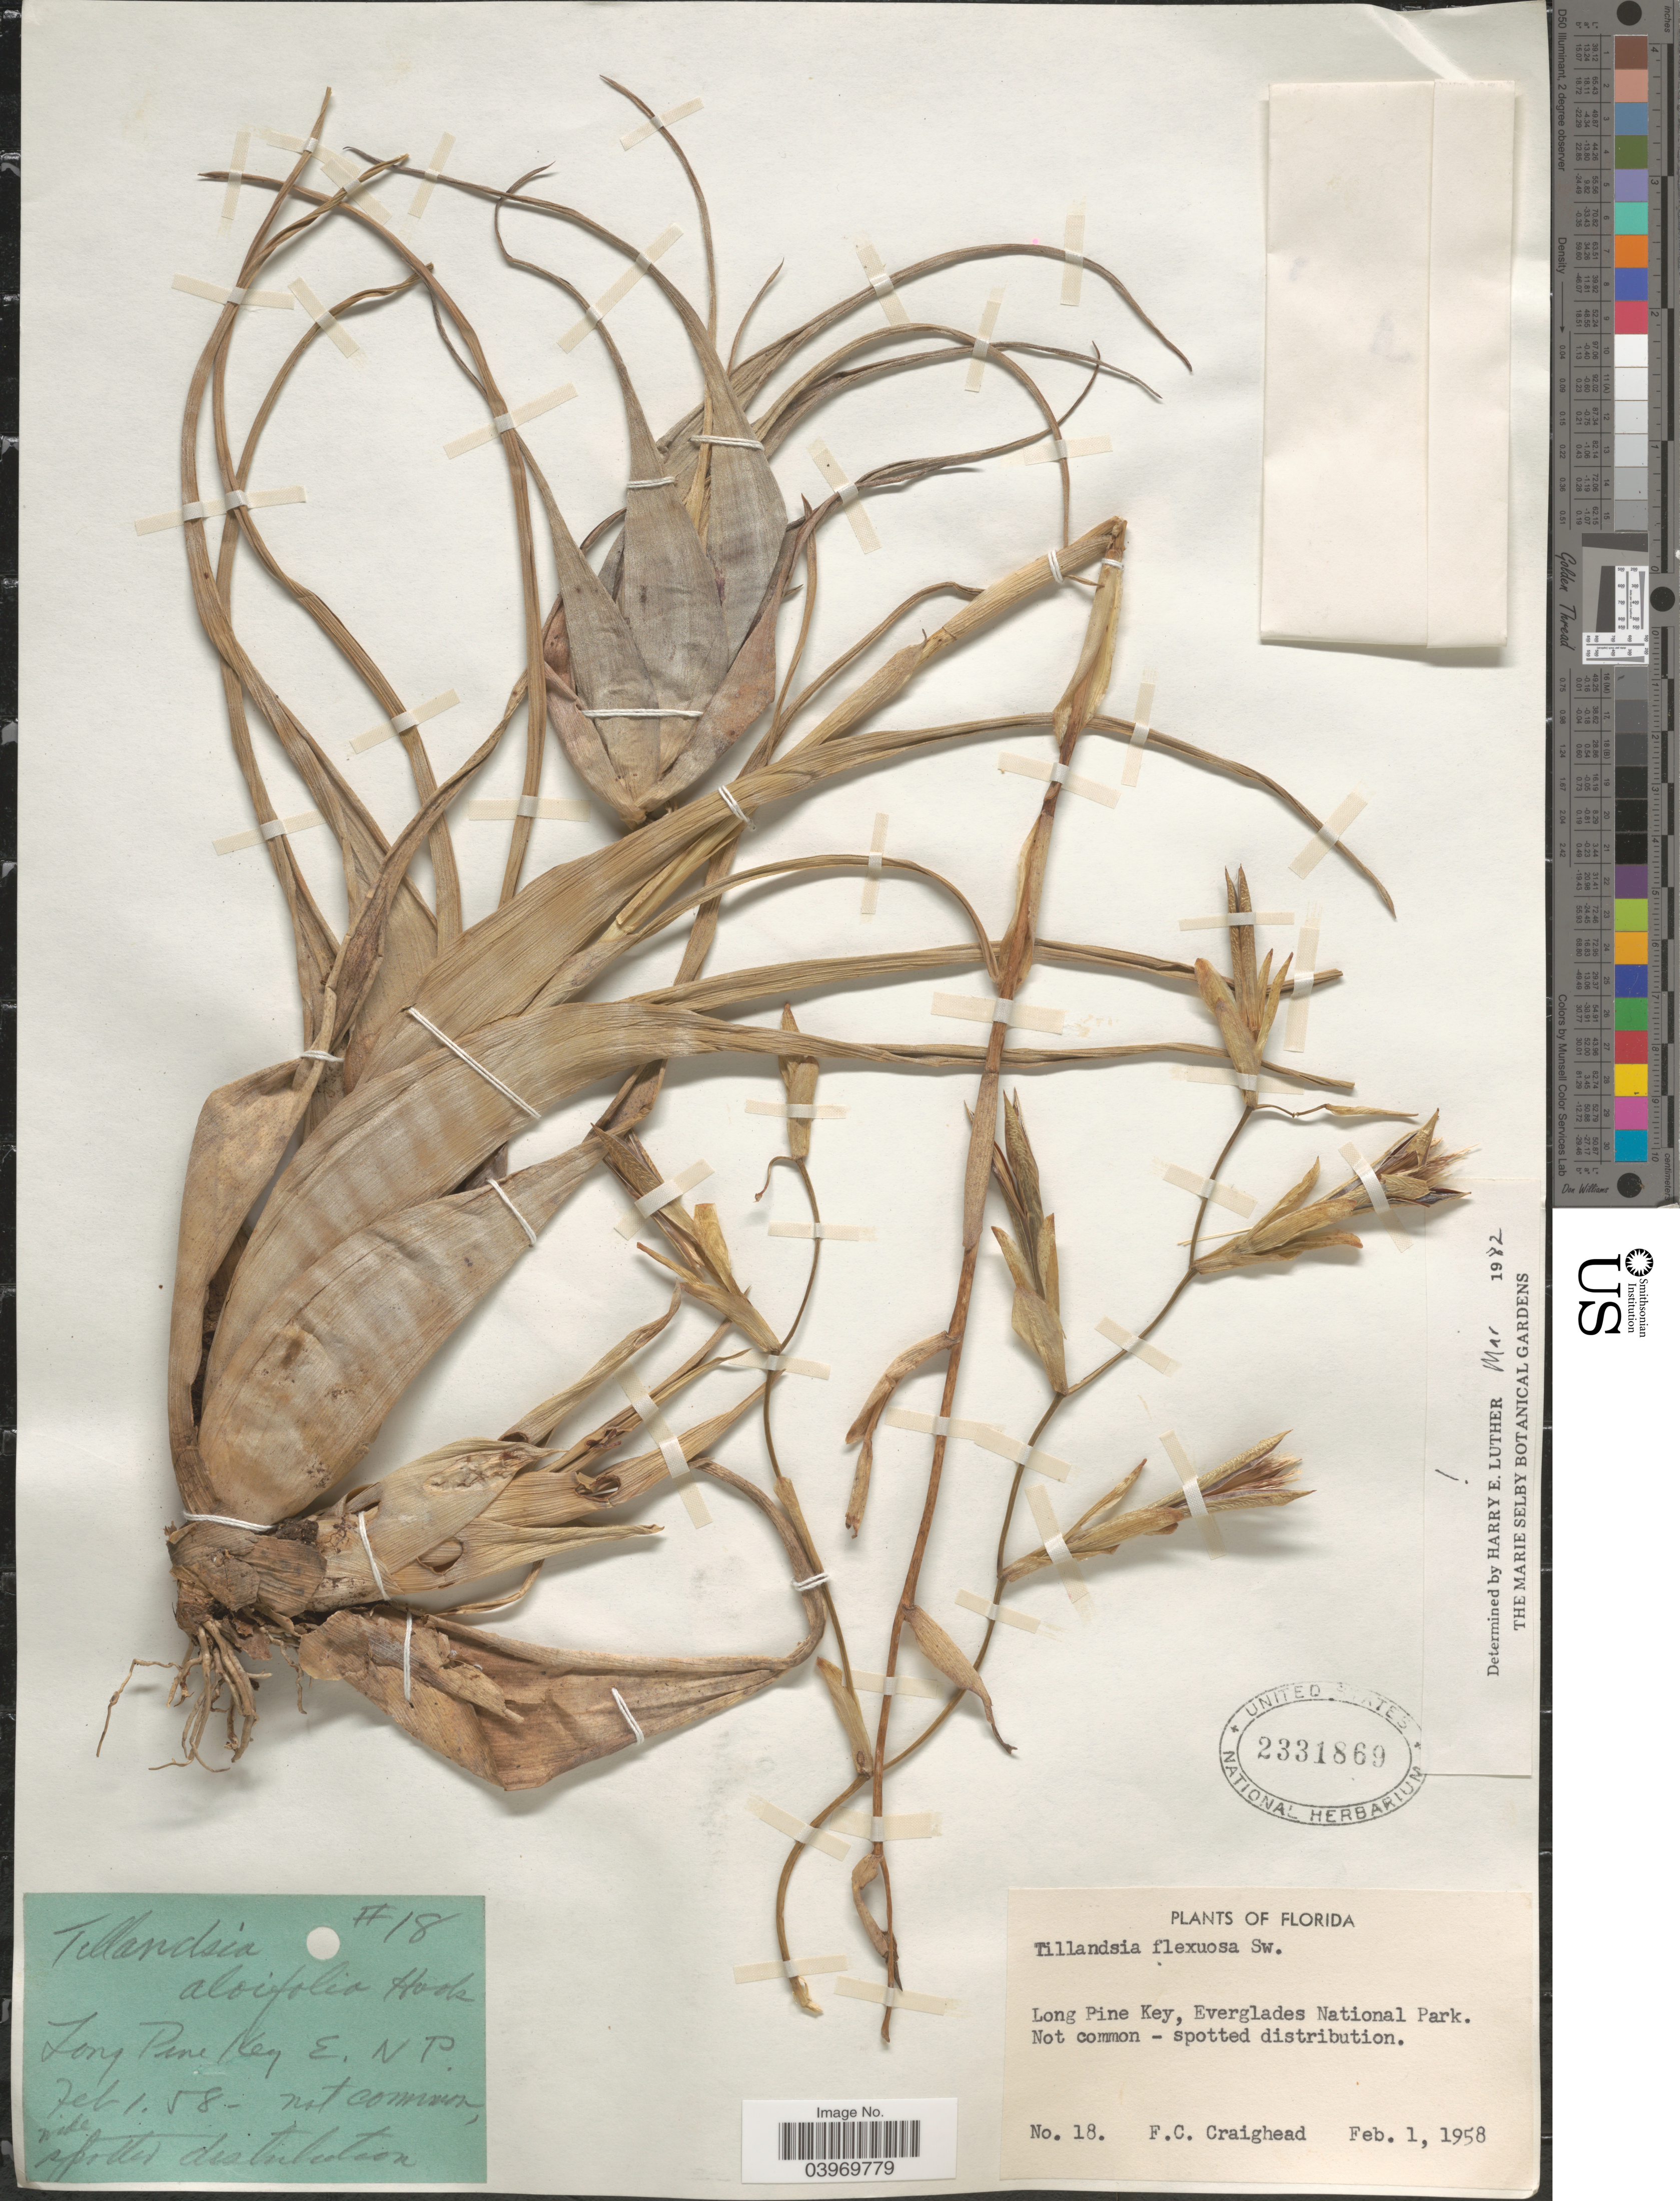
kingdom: Plantae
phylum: Tracheophyta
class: Liliopsida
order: Poales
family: Bromeliaceae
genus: Tillandsia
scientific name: Tillandsia flexuosa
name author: Sw.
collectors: F. Craighead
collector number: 18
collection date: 1958-02-01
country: United States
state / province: Florida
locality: Long Pine Key, Everglades National Park.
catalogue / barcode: US 2331869